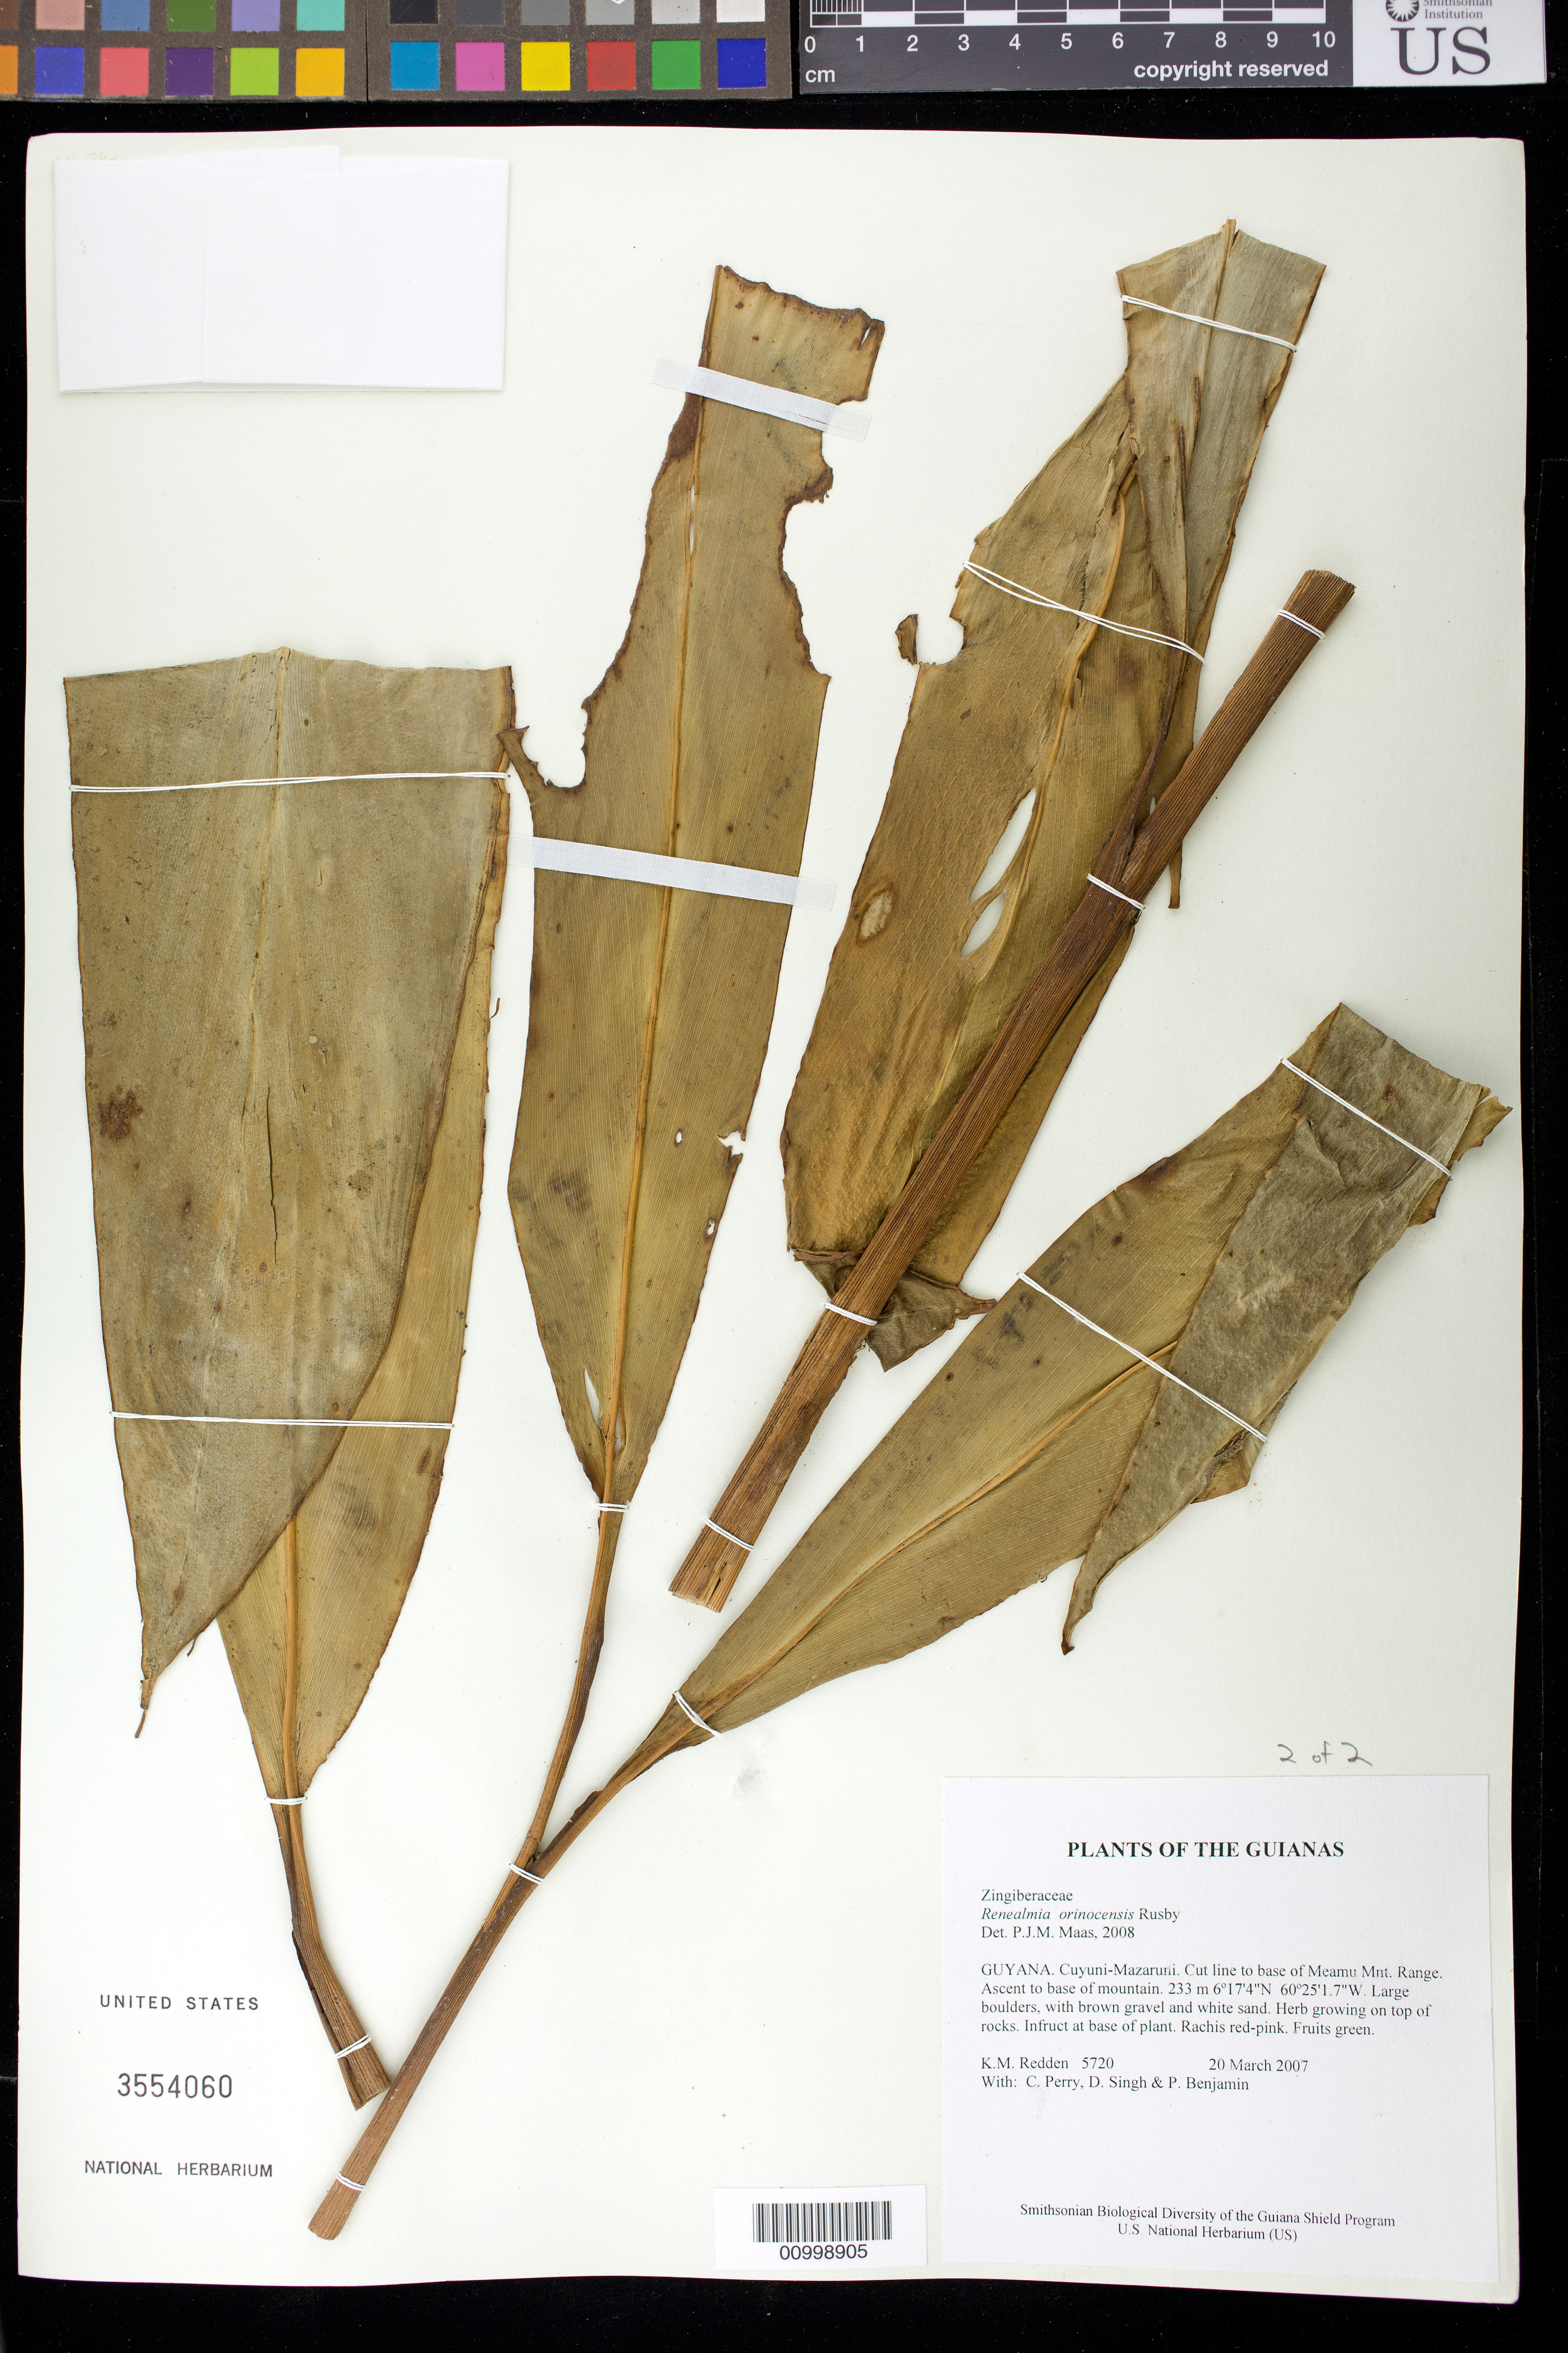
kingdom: Plantae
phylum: Tracheophyta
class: Liliopsida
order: Zingiberales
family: Zingiberaceae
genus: Renealmia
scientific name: Renealmia orinocensis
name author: Rusby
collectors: K. M. Redden, C. Perry, D. Singh & P. Benjamin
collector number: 5720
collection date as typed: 20 March 2007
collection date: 2007-03-20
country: Guyana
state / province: Cuyuni-Mazaruni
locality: Cut line to base of Meamu Mnt. Range. Ascent to base of mountain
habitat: Large boulders, with brown gravel and white sand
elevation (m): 233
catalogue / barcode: US 3554060